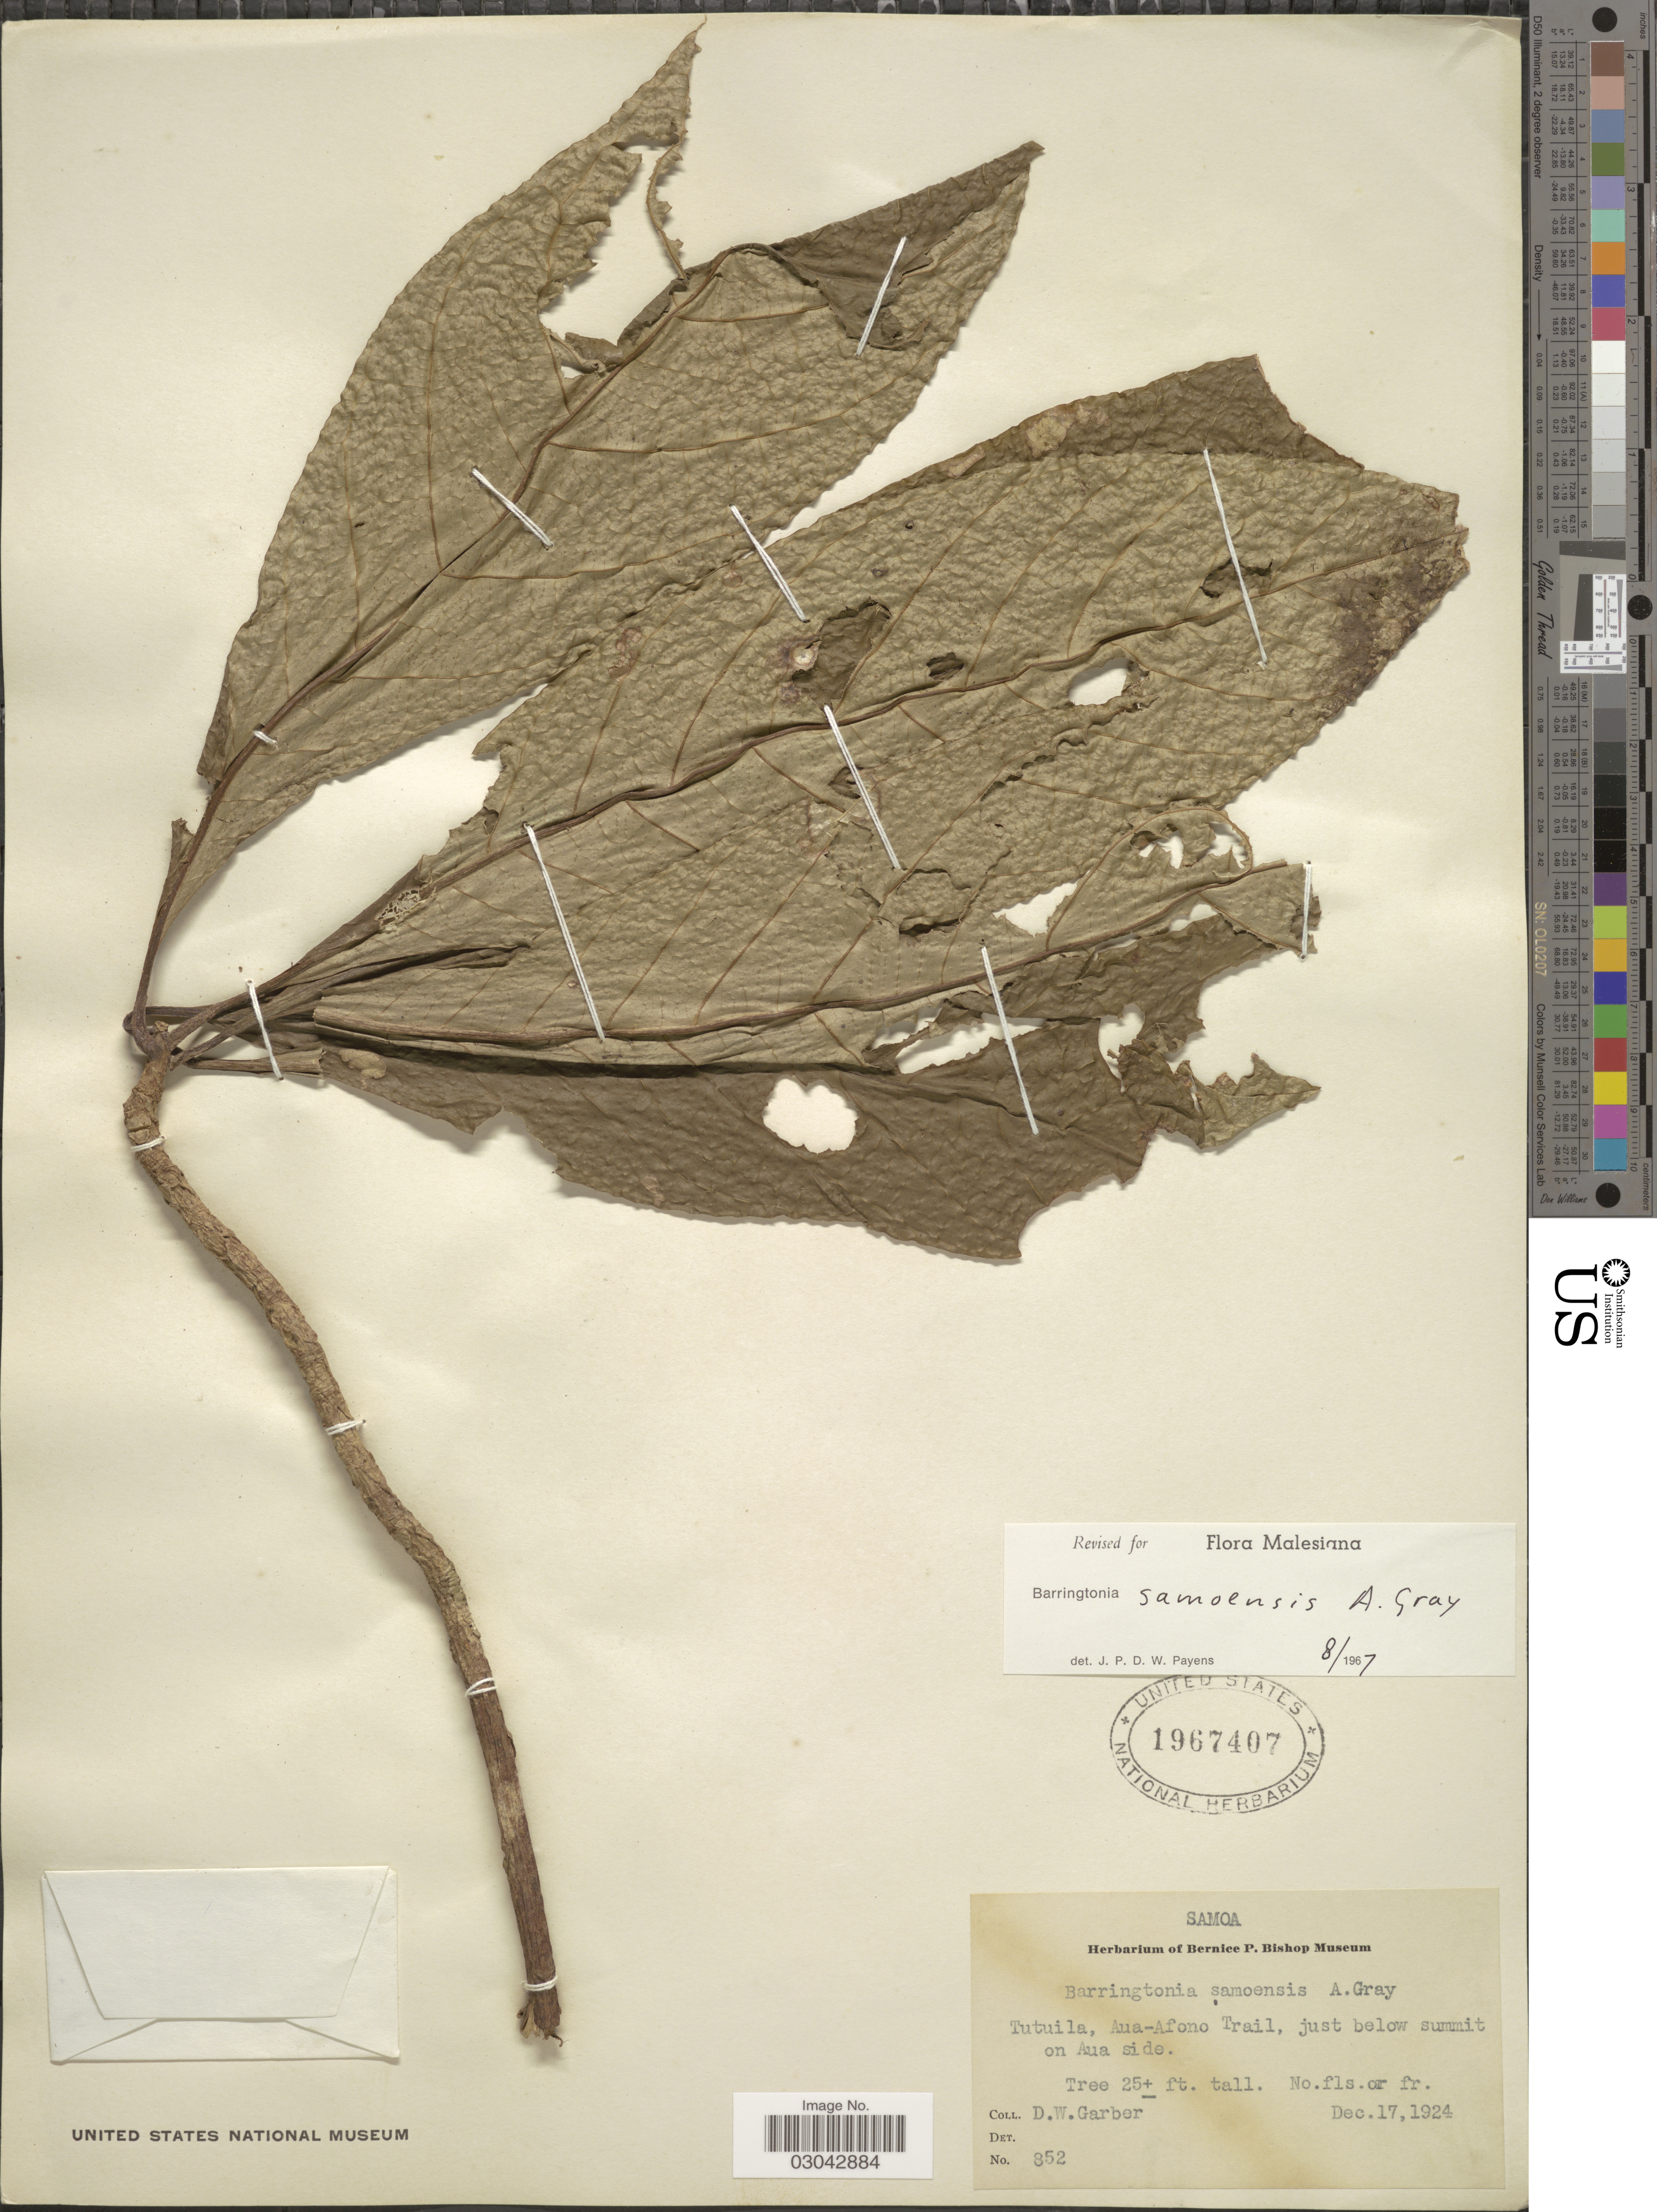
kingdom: Plantae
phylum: Tracheophyta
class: Magnoliopsida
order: Ericales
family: Lecythidaceae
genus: Barringtonia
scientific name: Barringtonia samoensis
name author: A. Gray in Wilkes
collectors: D. W. Garber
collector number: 852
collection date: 1924-12-17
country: American Samoa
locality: Samoa, Tutuila, Aua-Afono Trail, just below summit on Aua side.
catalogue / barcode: US 1967407